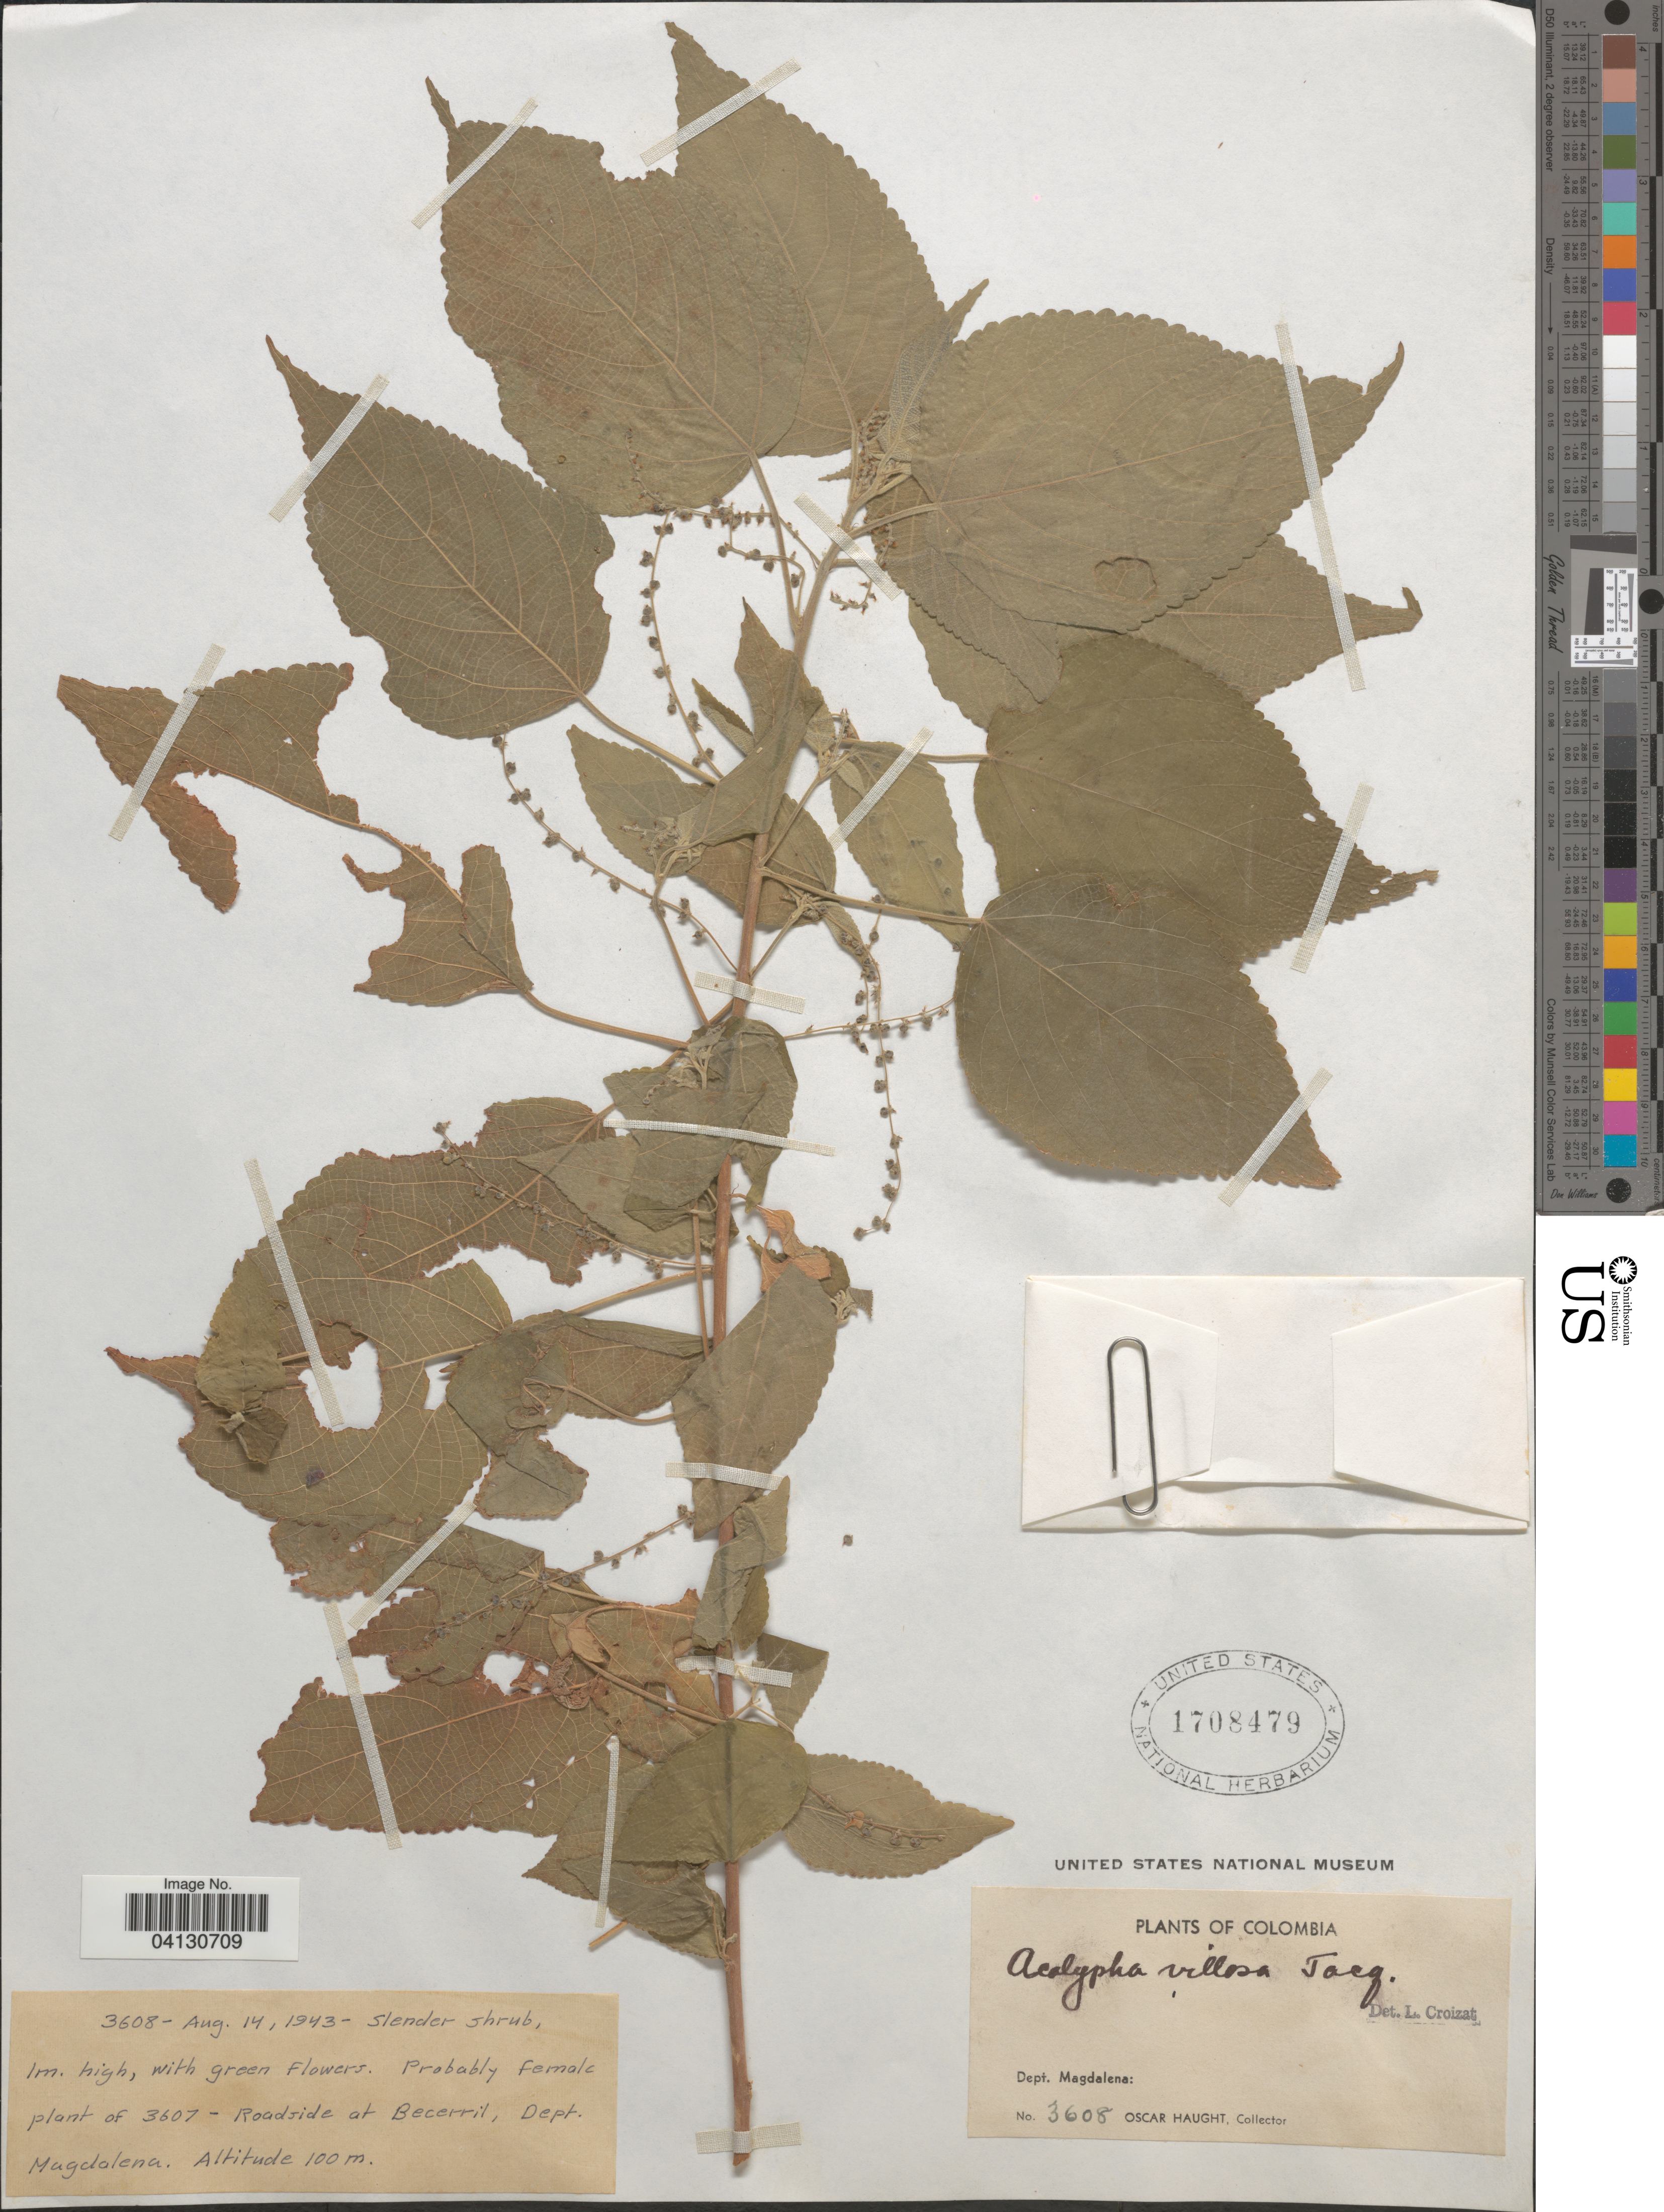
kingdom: Plantae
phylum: Tracheophyta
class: Magnoliopsida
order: Malpighiales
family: Euphorbiaceae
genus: Acalypha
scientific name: Acalypha villosa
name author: Jacq.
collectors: O. L. Haught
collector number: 3608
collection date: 1943-08-14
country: Colombia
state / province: Magdalena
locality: Roadside at Becerril, Dept. Magdalena.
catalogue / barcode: US 1708479